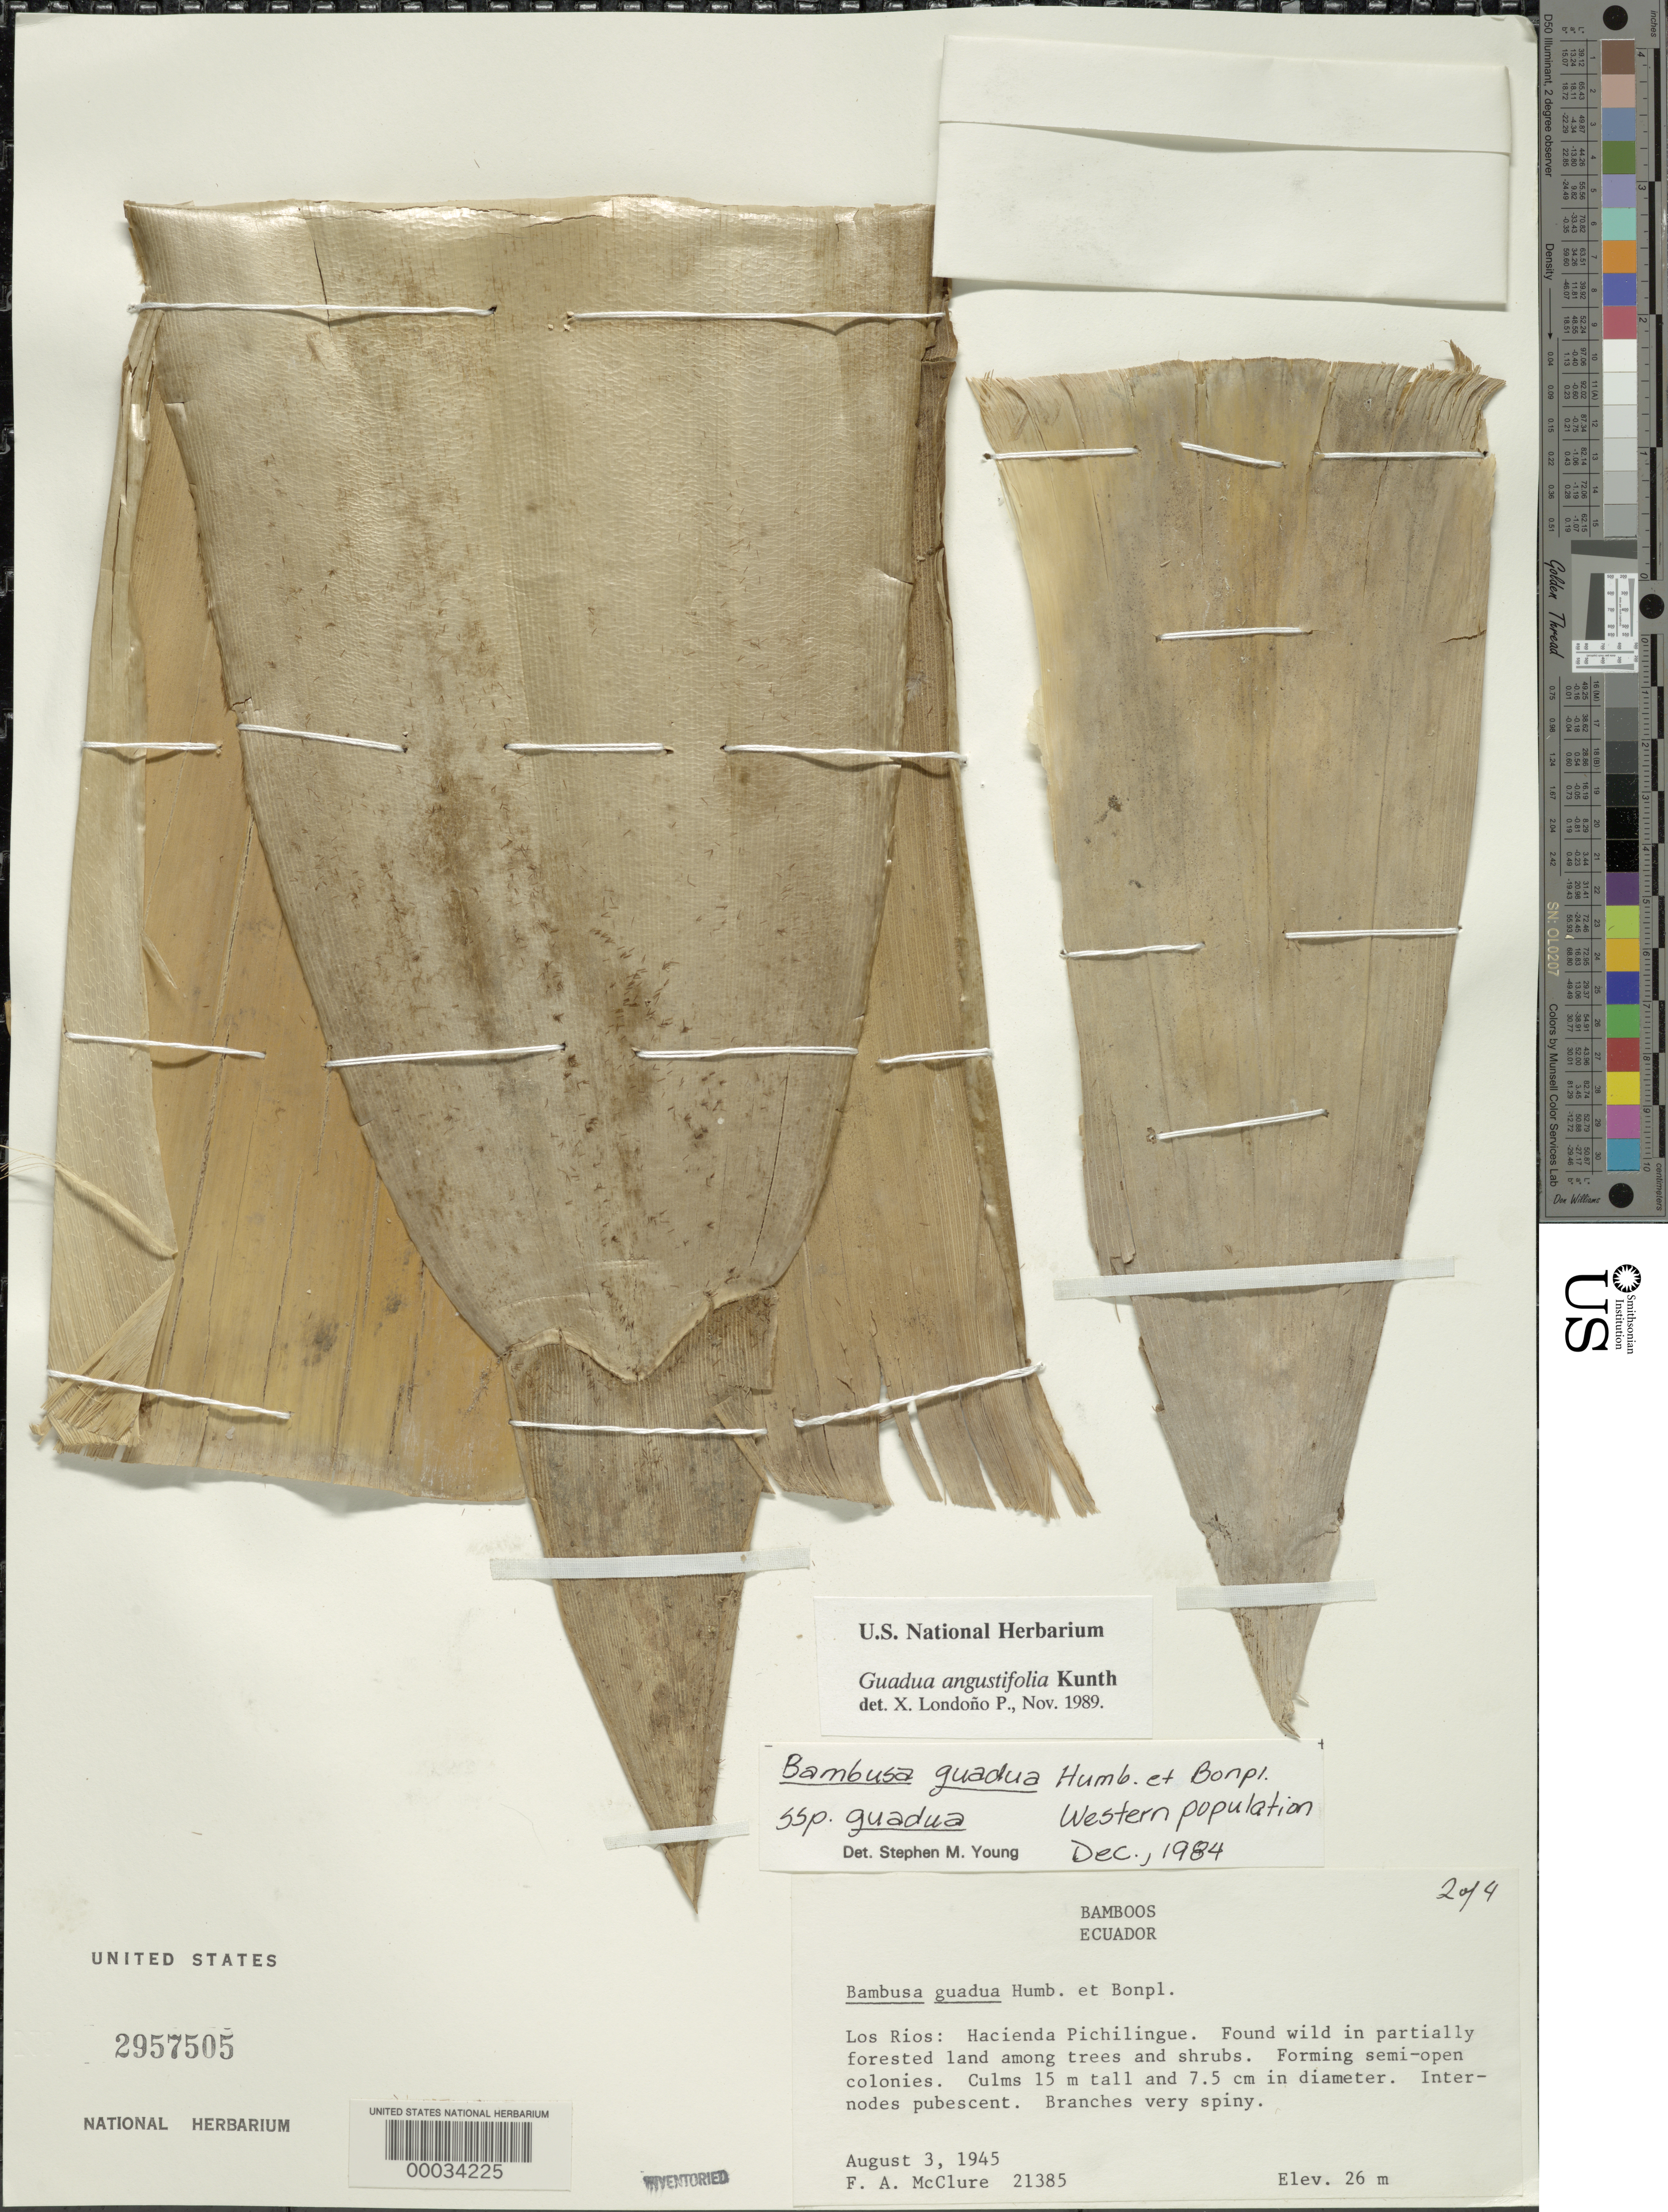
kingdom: Plantae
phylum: Tracheophyta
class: Liliopsida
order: Poales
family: Poaceae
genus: Guadua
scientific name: Guadua angustifolia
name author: Kunth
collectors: F. A. McClure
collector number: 21385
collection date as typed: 03 Aug 1945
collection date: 1945-08-03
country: Ecuador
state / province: Los Ríos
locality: Hacienda pichilingue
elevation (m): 26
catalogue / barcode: US 2957505